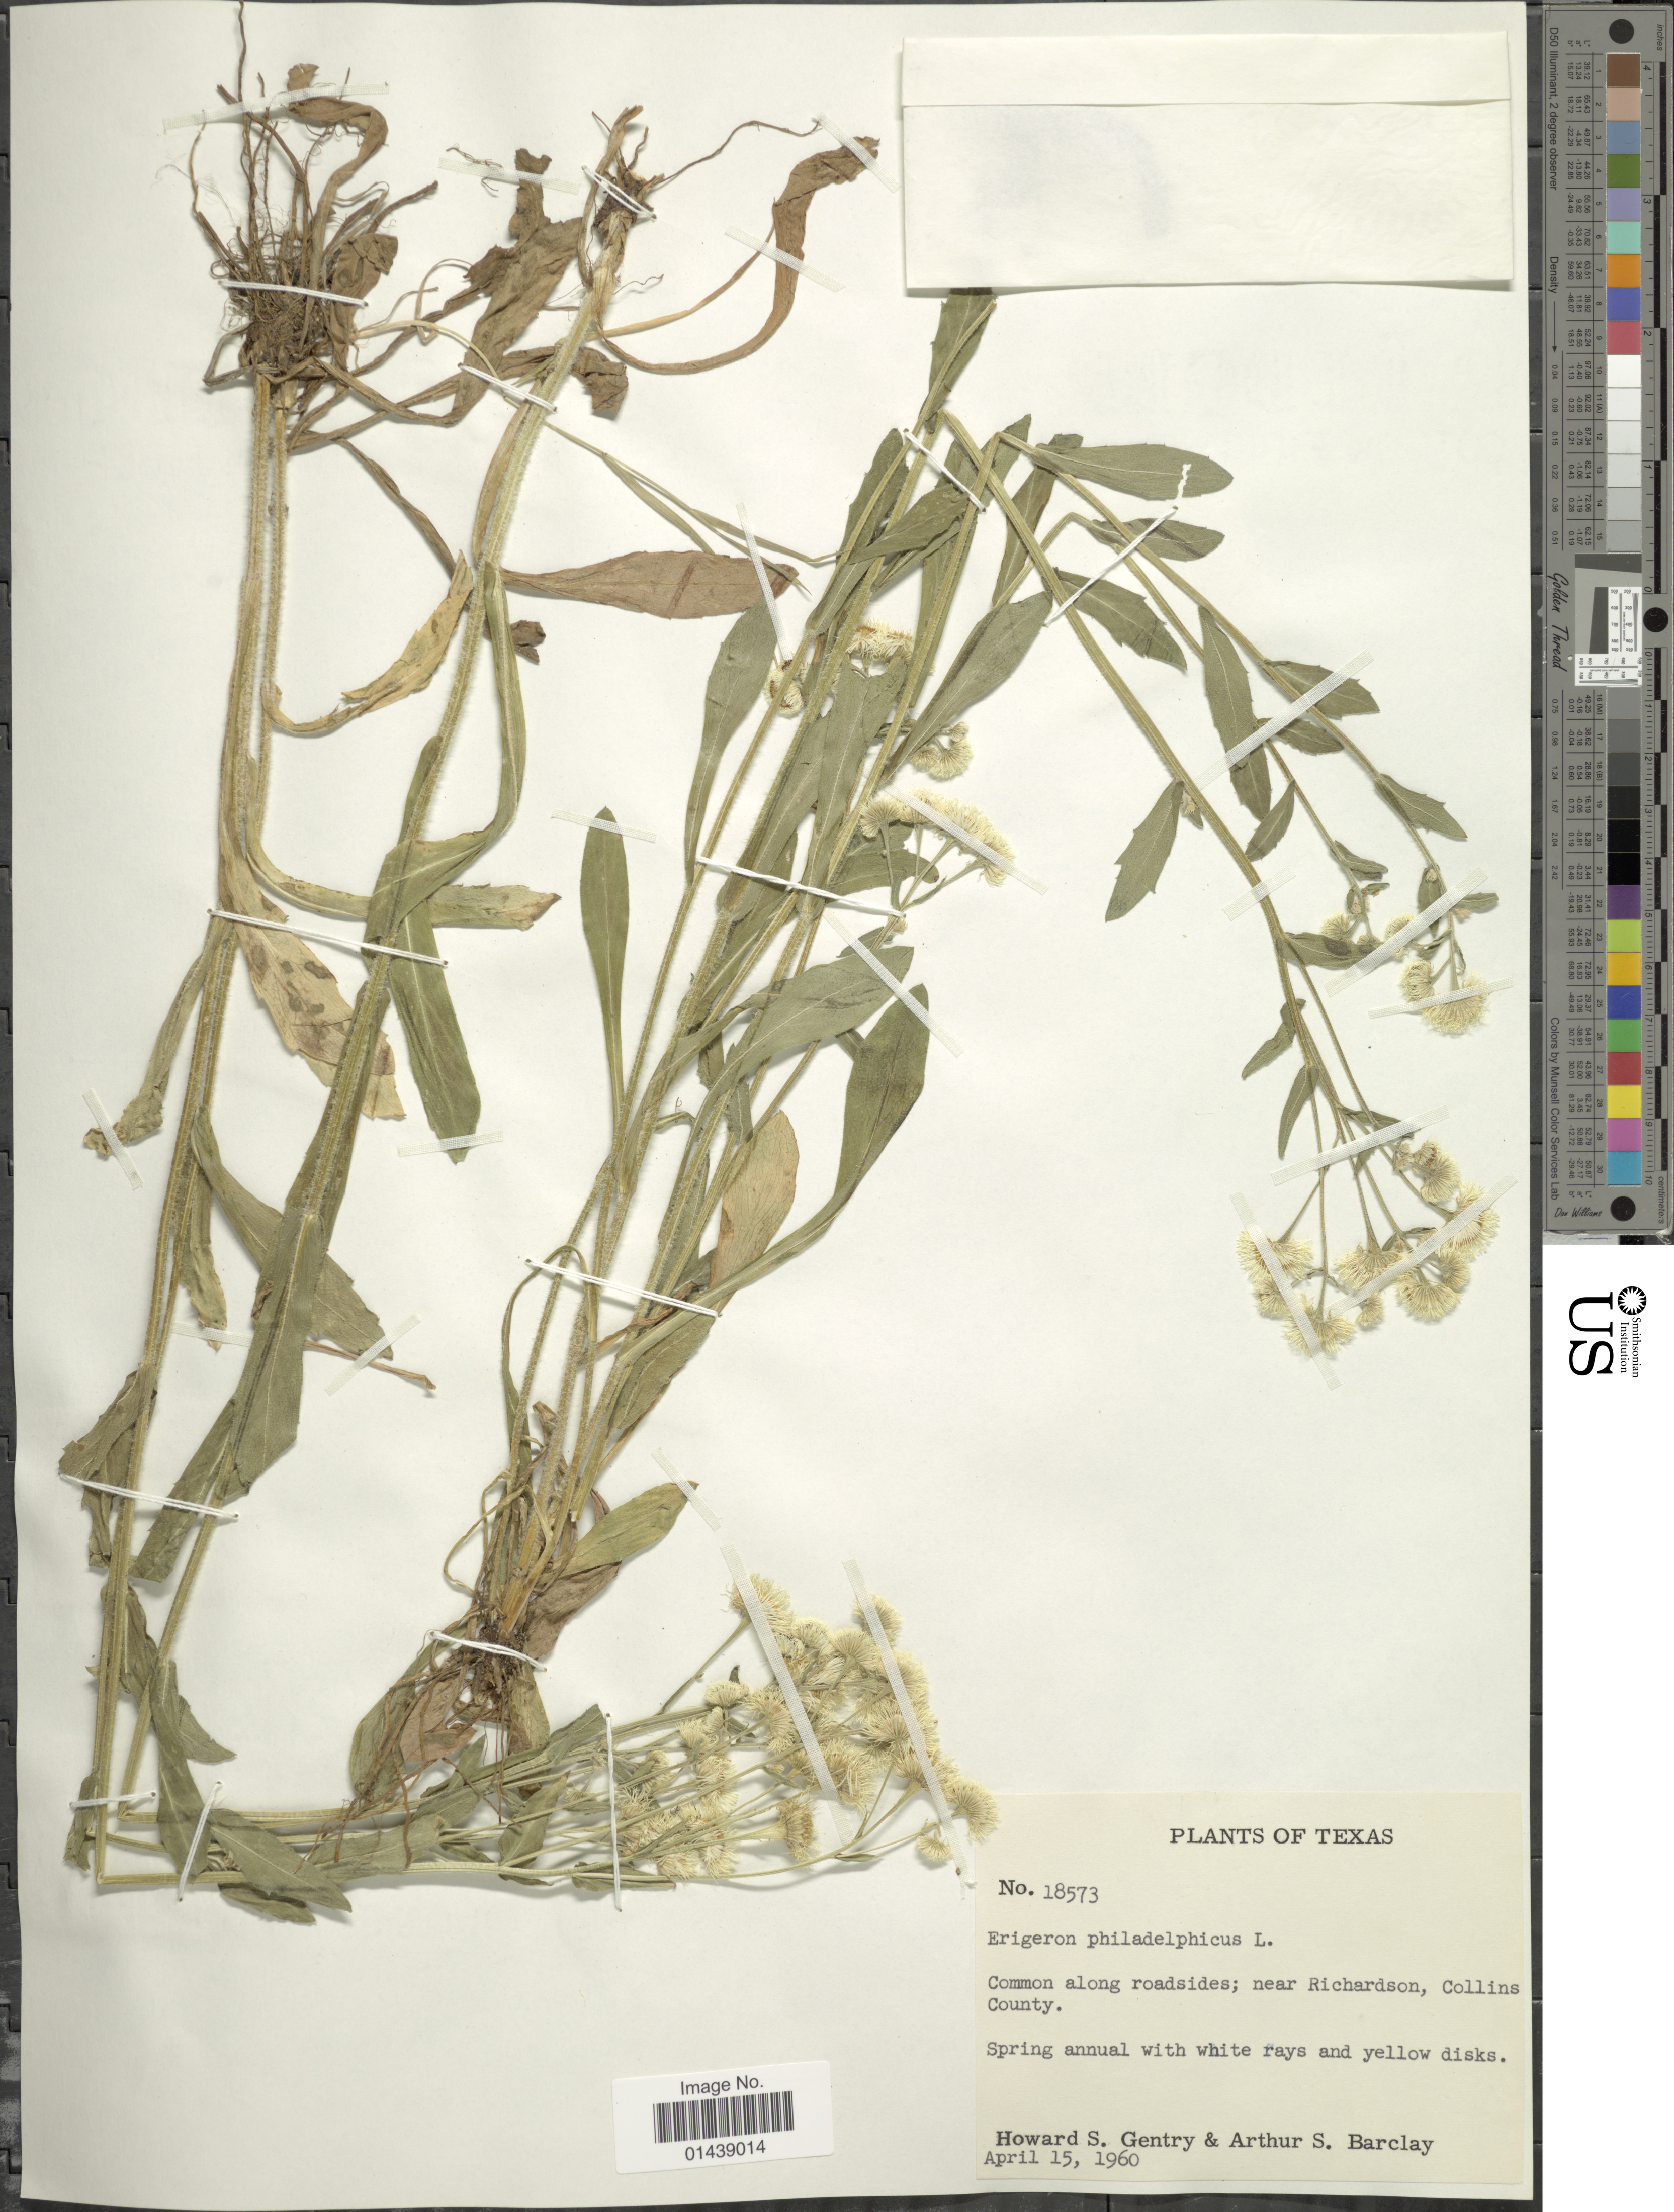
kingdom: Plantae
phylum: Tracheophyta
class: Magnoliopsida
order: Asterales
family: Asteraceae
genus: Erigeron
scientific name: Erigeron philadelphicus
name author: L.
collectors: H. S. Gentry & A. S. Barclay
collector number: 18573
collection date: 1960-04-15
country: United States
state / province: Texas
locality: Near Richardson, Collins County